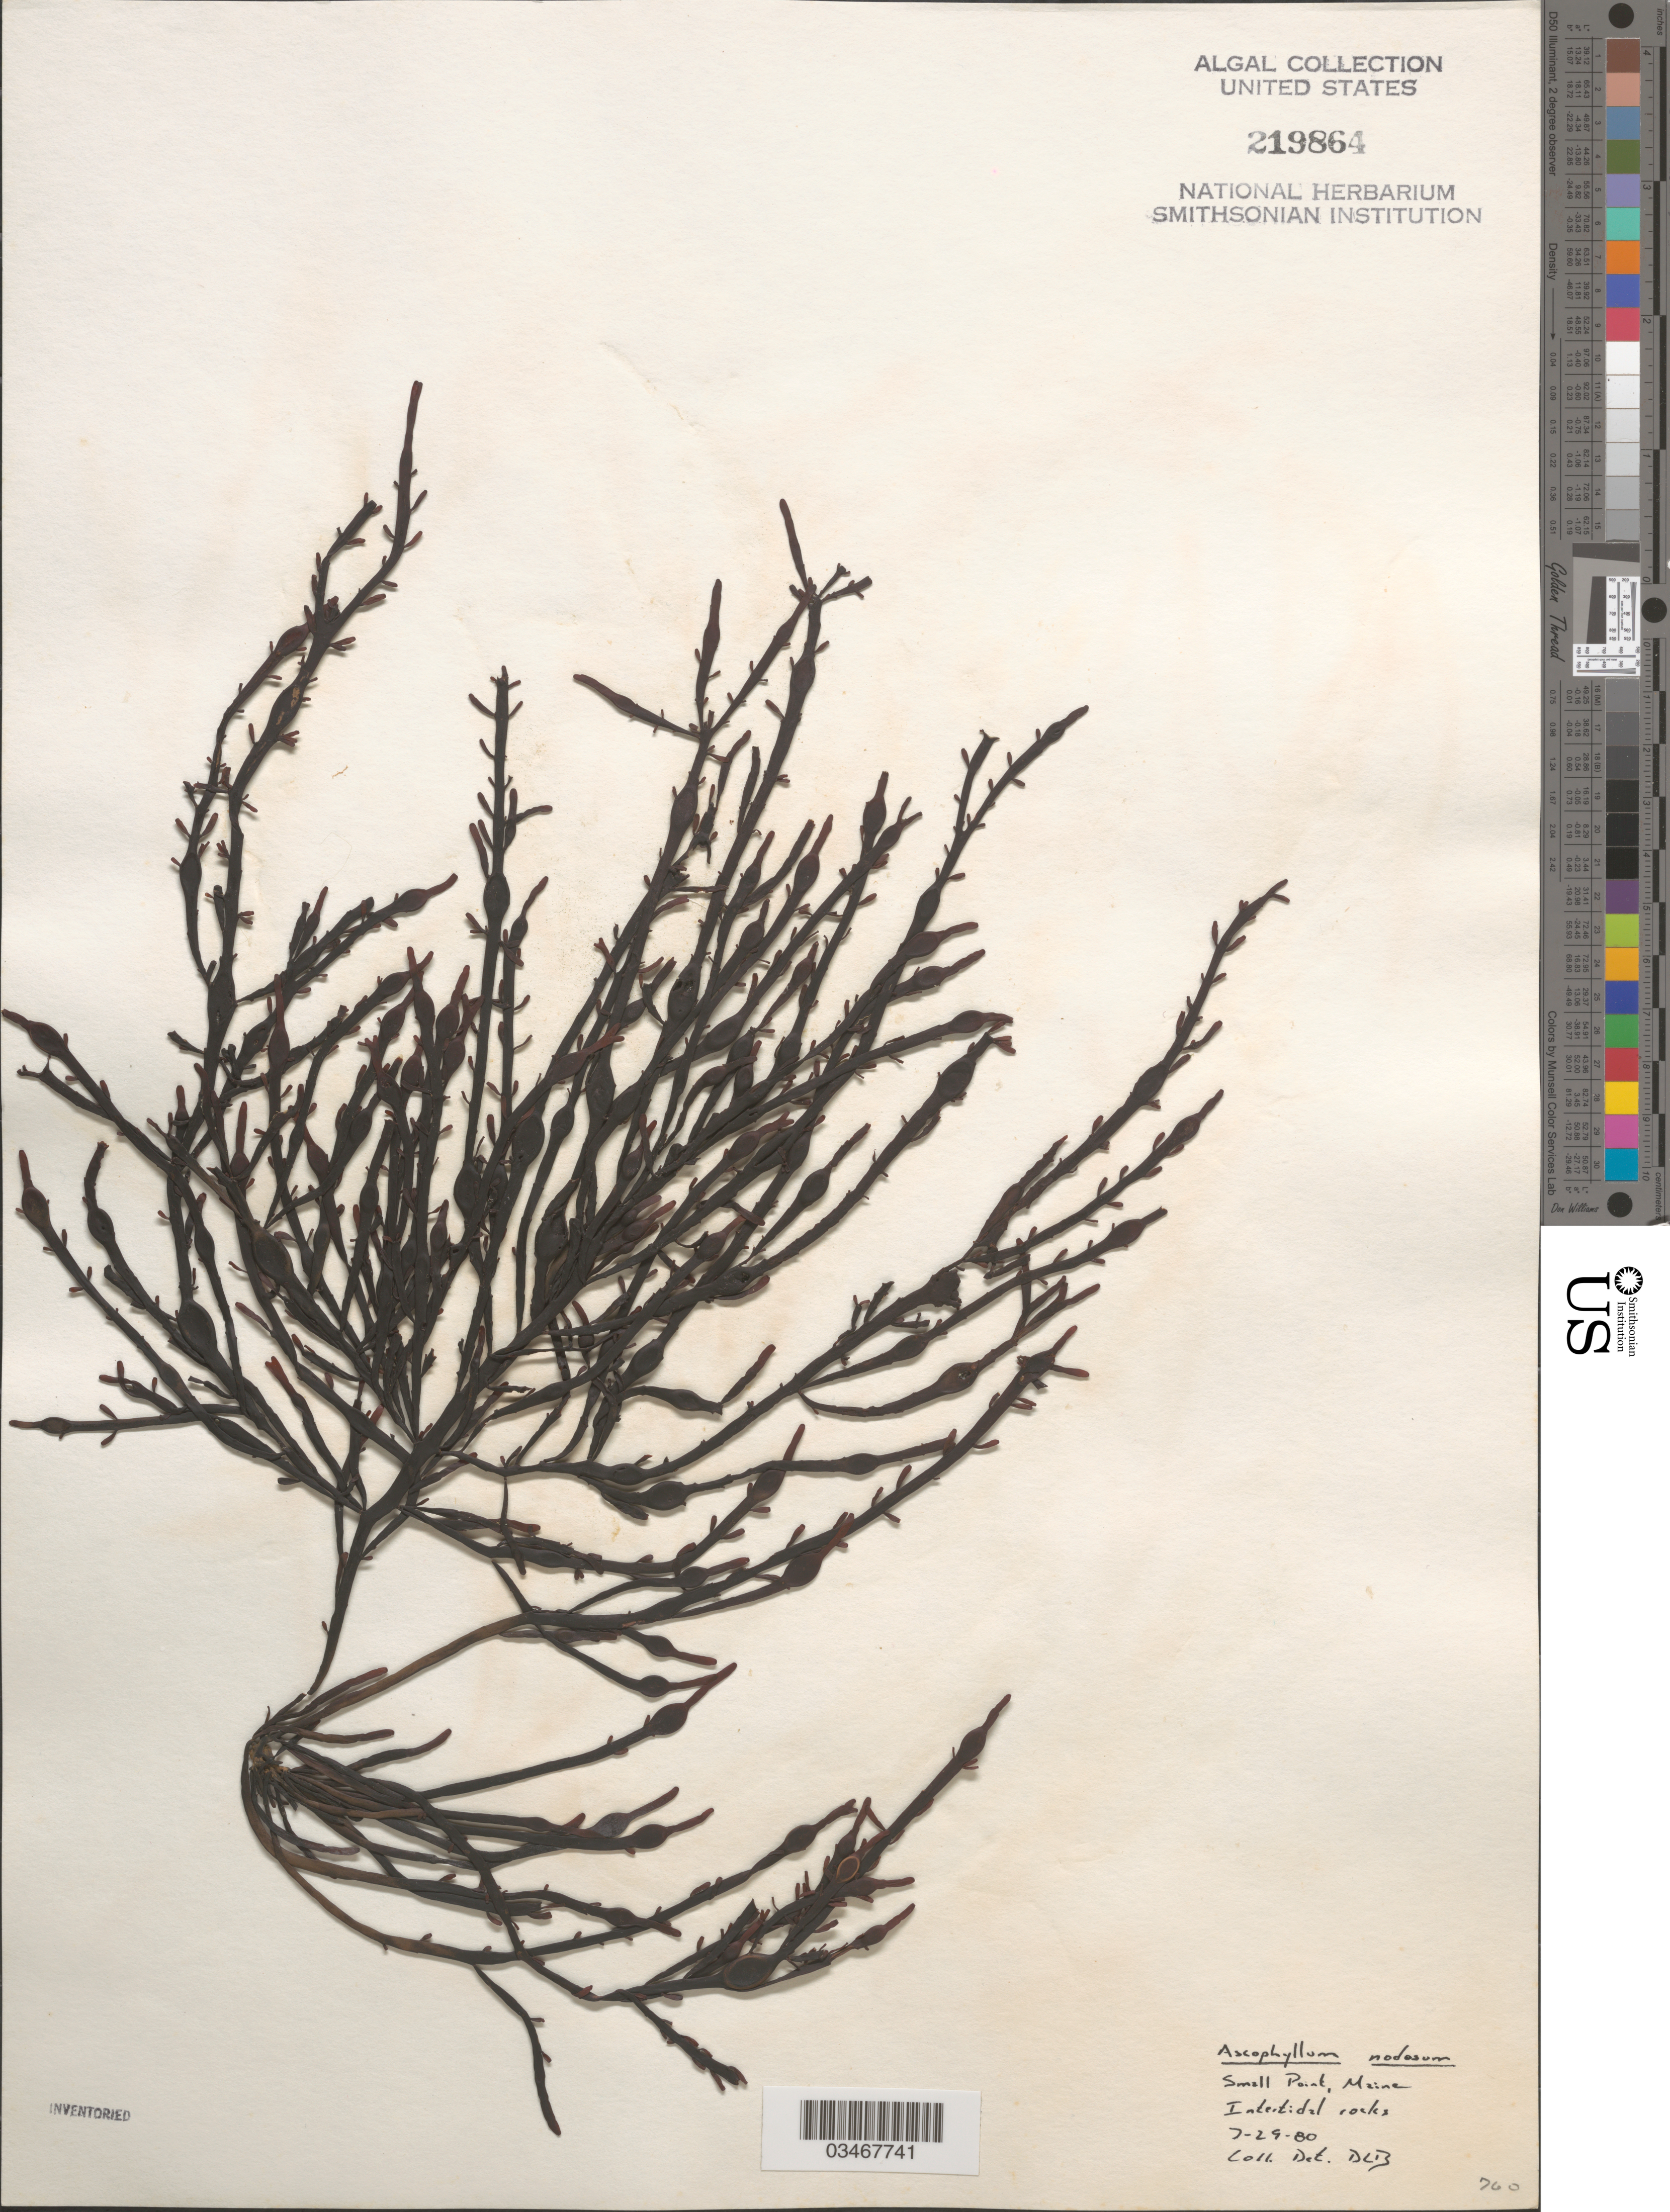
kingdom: Chromista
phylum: Ochrophyta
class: Phaeophyceae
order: Fucales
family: Fucaceae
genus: Ascophyllum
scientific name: Ascophyllum nodosum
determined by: Ballantine, D. L.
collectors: D.L. Ballantine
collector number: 760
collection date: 1980-07-29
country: United States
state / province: Maine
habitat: Intertidal rocks.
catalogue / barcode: US 219864